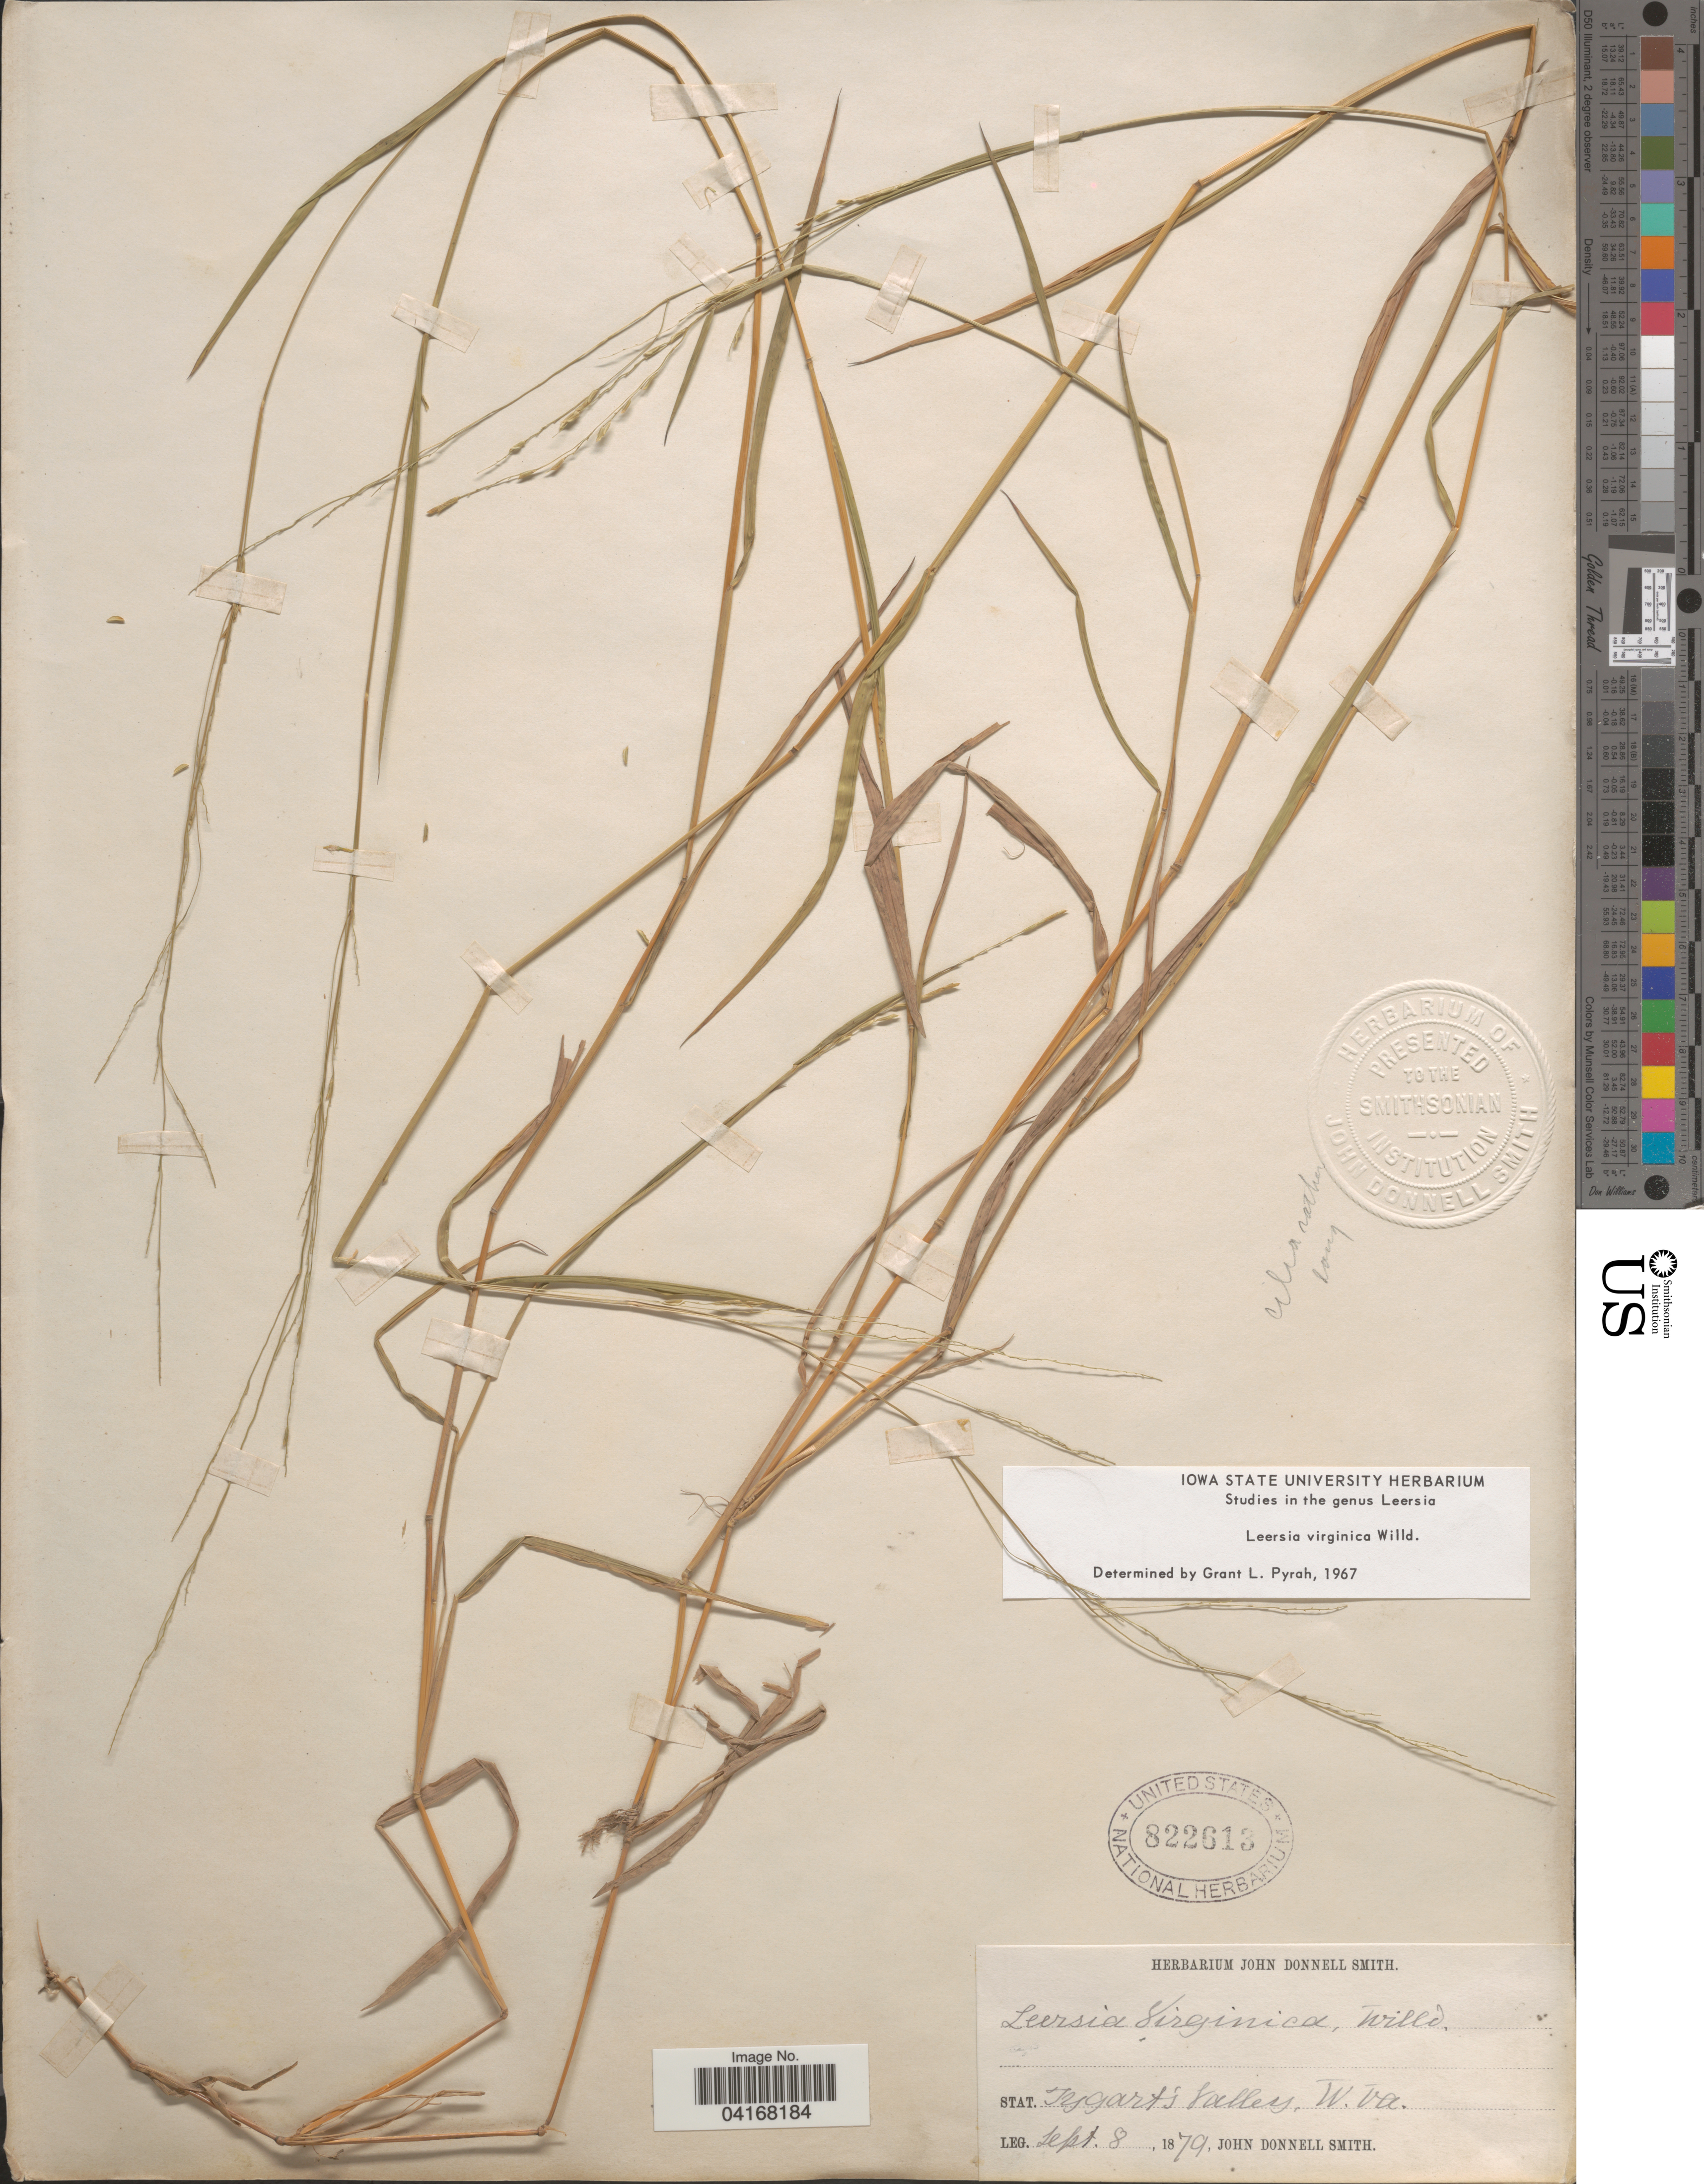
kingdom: Plantae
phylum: Tracheophyta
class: Liliopsida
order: Poales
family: Poaceae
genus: Leersia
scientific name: Leersia virginica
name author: Willd.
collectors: J. Donnell Smith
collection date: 1879-09-08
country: United States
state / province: West Virginia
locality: Stat. Tygart's Valley.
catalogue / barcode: US 822613